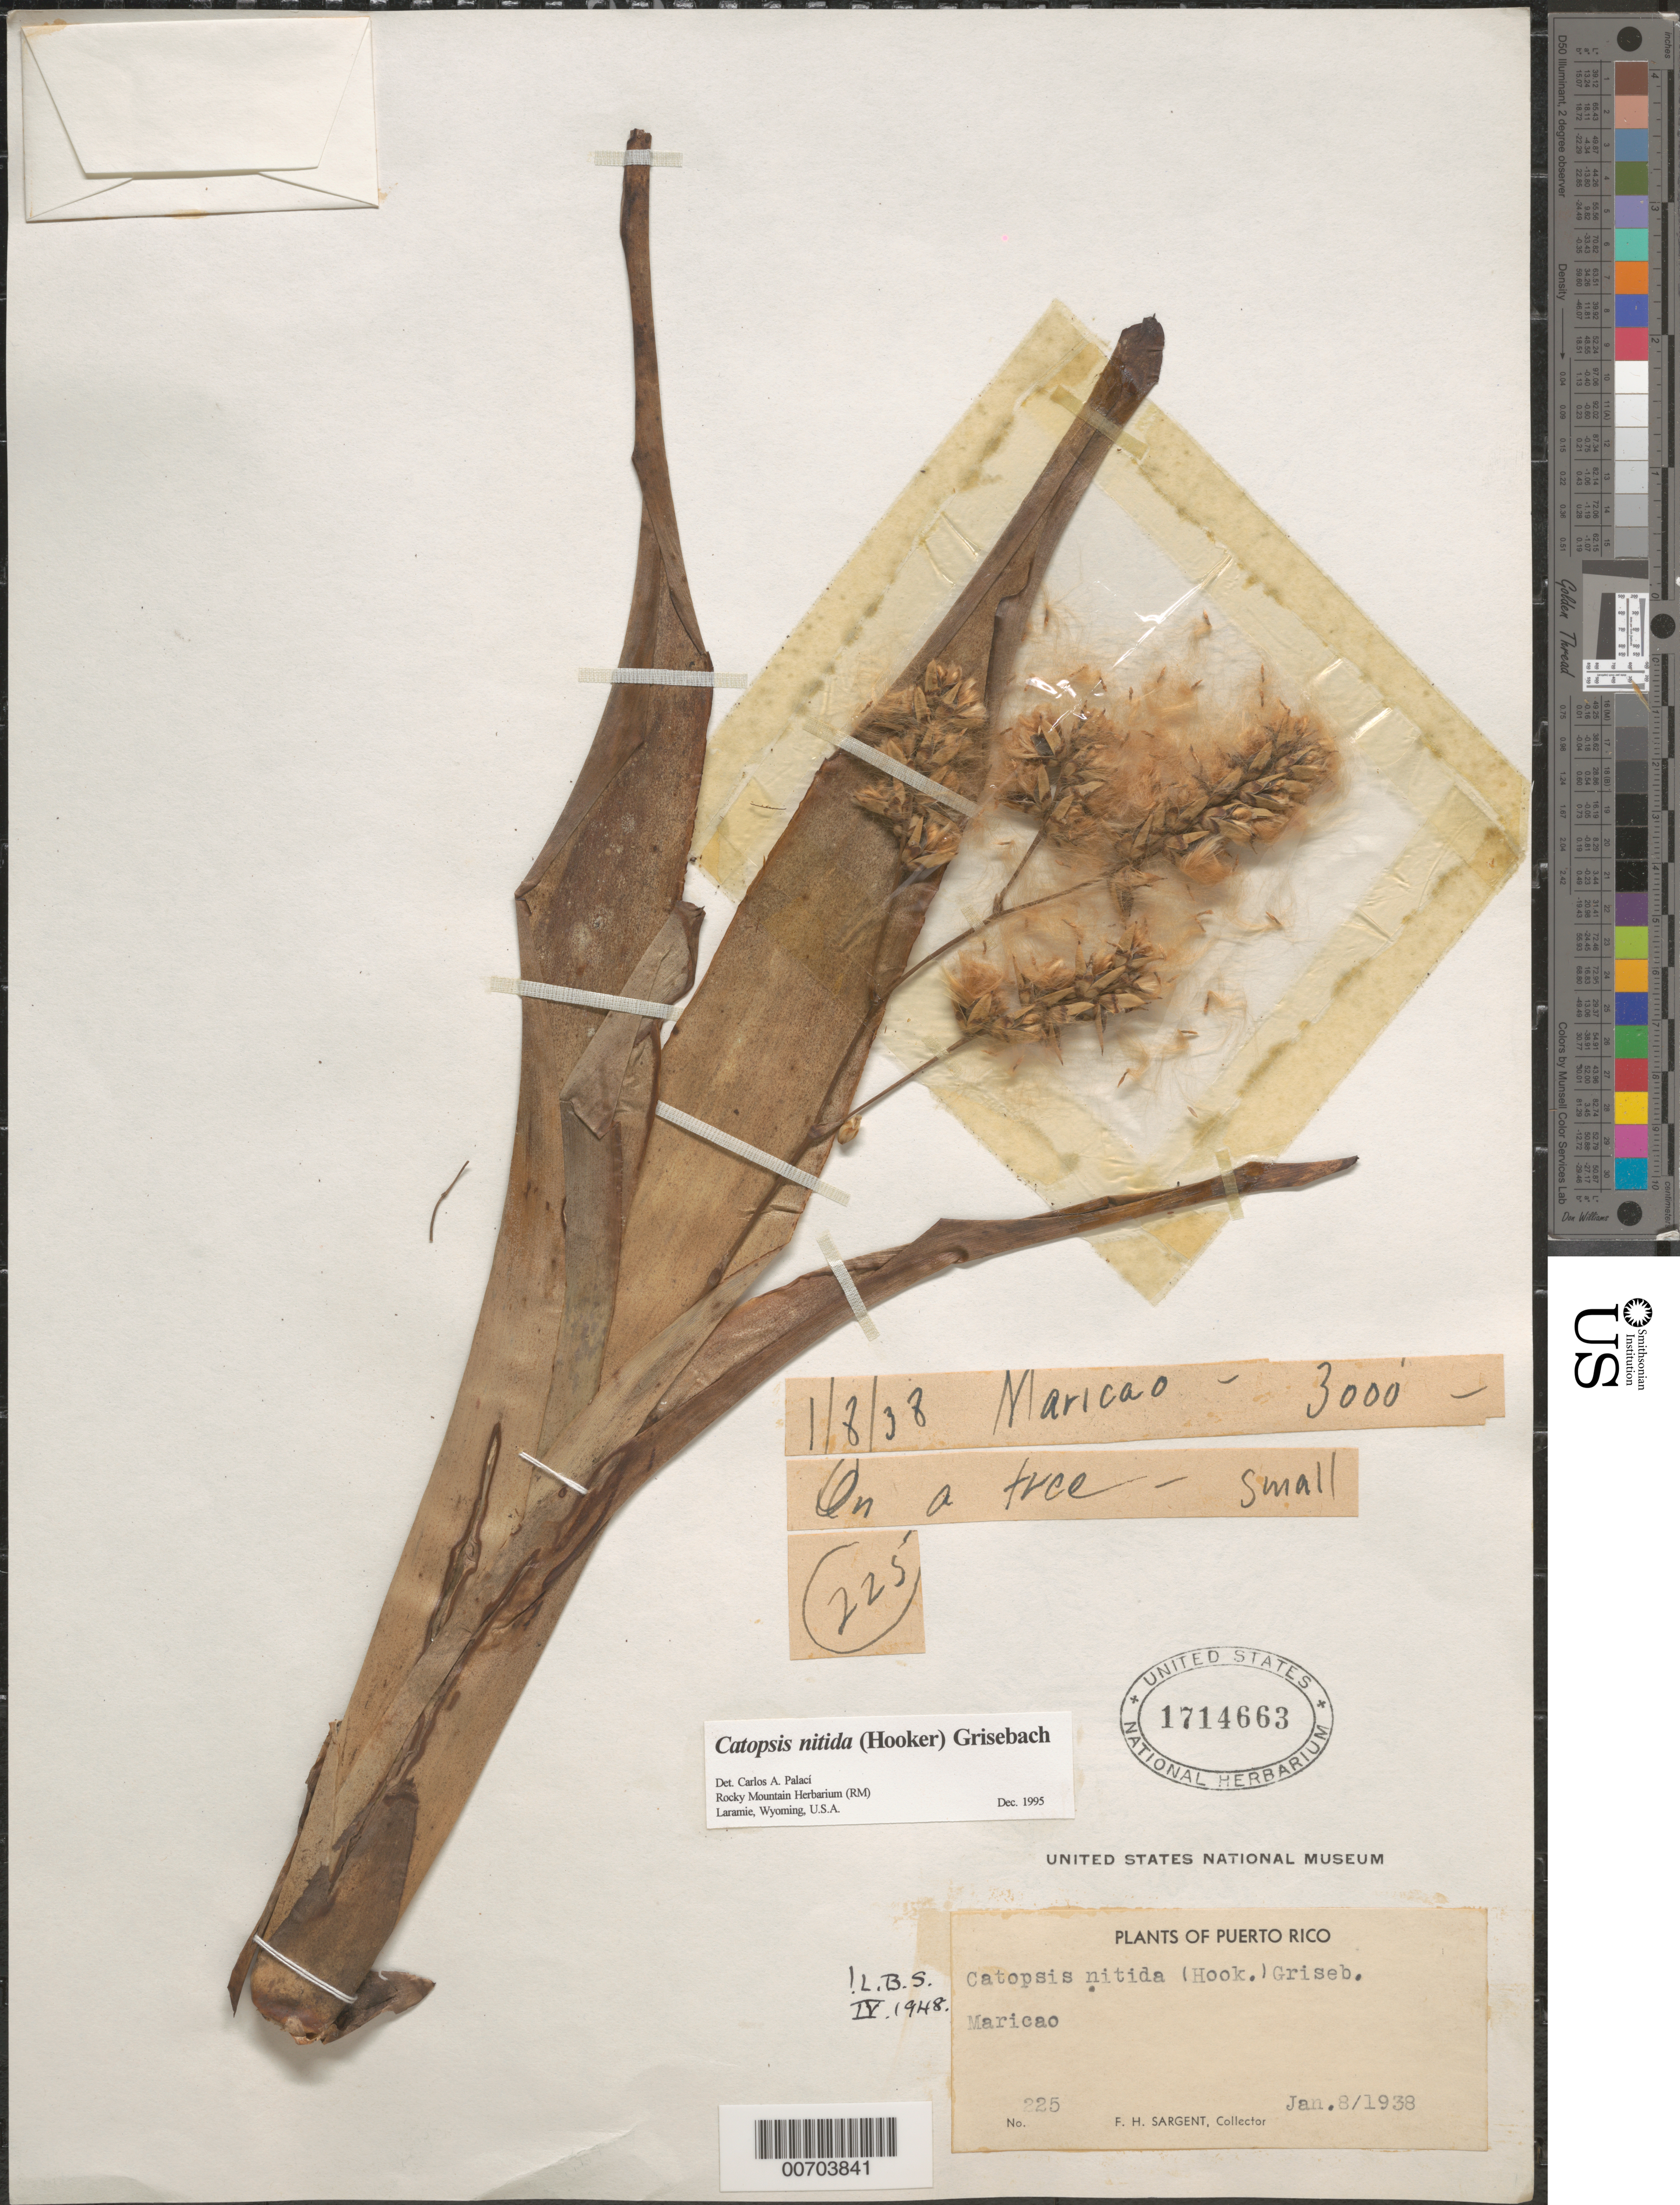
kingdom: Plantae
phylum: Tracheophyta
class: Liliopsida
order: Poales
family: Bromeliaceae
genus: Catopsis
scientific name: Catopsis nitida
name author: (Hook.) Griseb.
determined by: Palací, C. A., (RM), University of Wyoming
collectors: F. H. Sargent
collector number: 225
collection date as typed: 08 Jan 1938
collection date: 1938-01-08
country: Puerto Rico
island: Greater Antilles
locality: Maricao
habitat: On a tree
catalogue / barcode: US 1714663